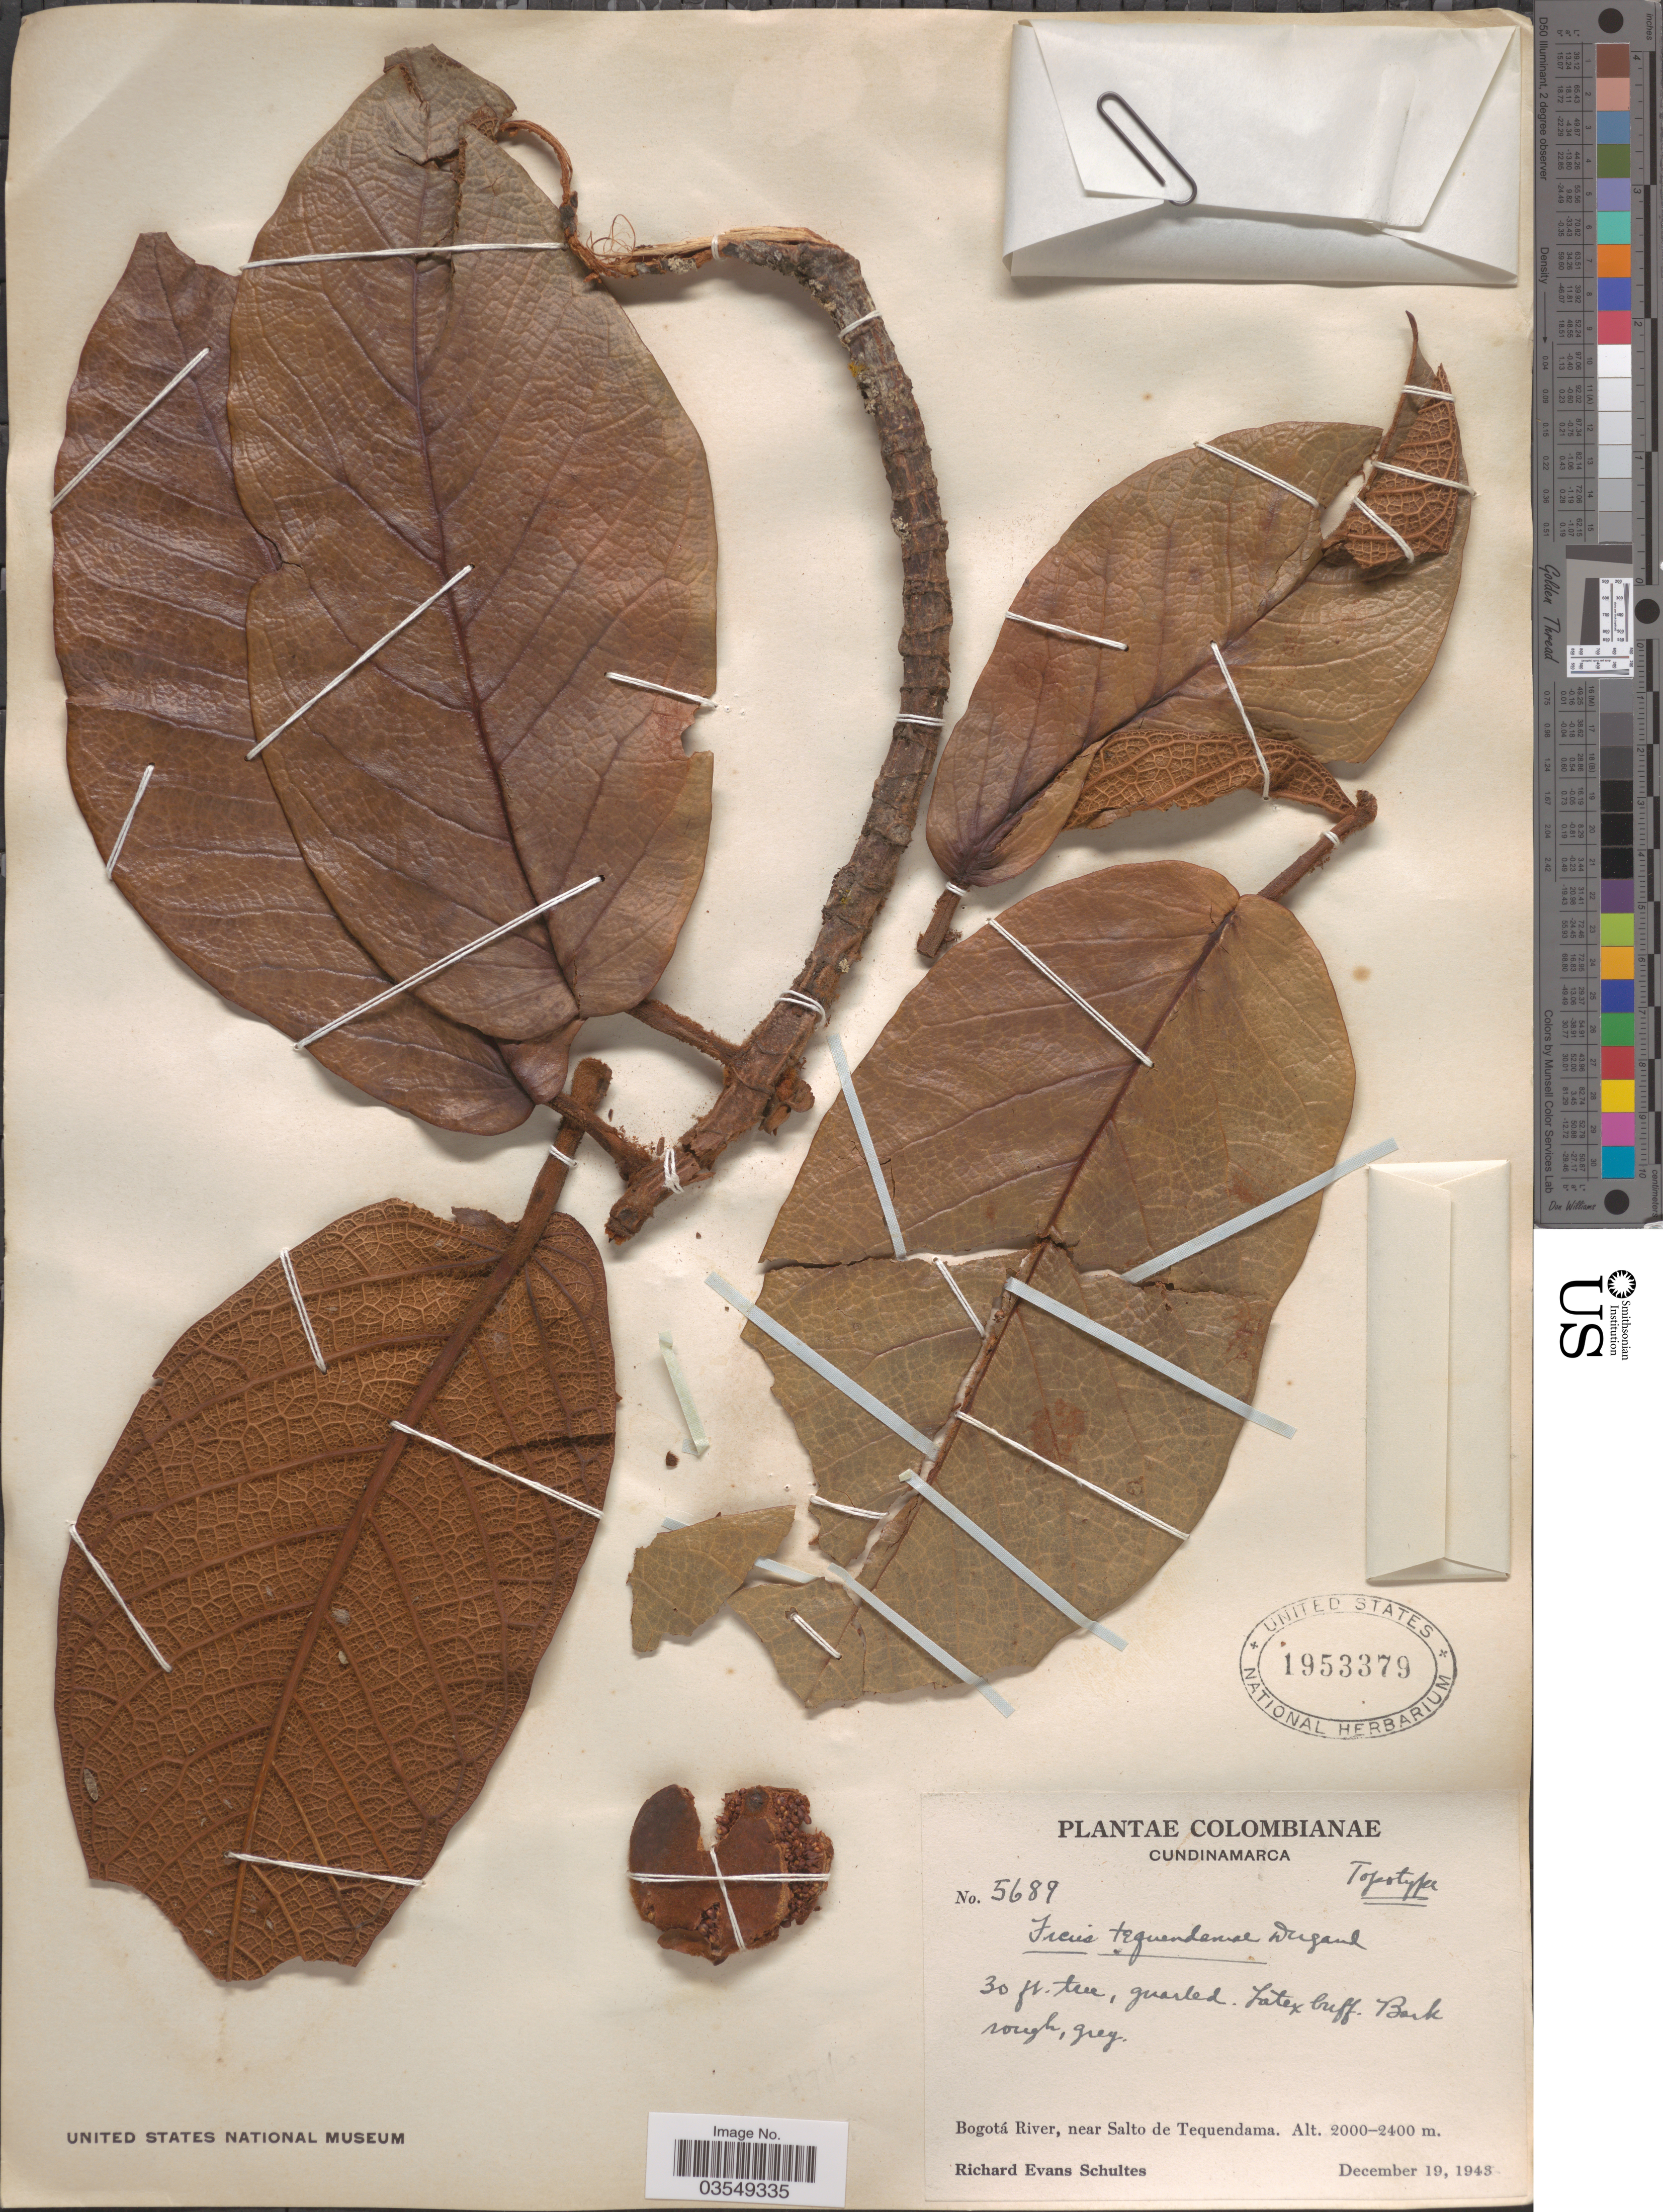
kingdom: Plantae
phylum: Tracheophyta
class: Magnoliopsida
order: Rosales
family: Moraceae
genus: Ficus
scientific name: Ficus tequendamae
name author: Dugand G.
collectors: R. E. Schultes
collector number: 5689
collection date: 1943-12-19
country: Colombia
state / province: Cundinamarca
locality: Bogotá River, near Salto de Tequendama.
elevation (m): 2000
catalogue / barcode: US 1953379